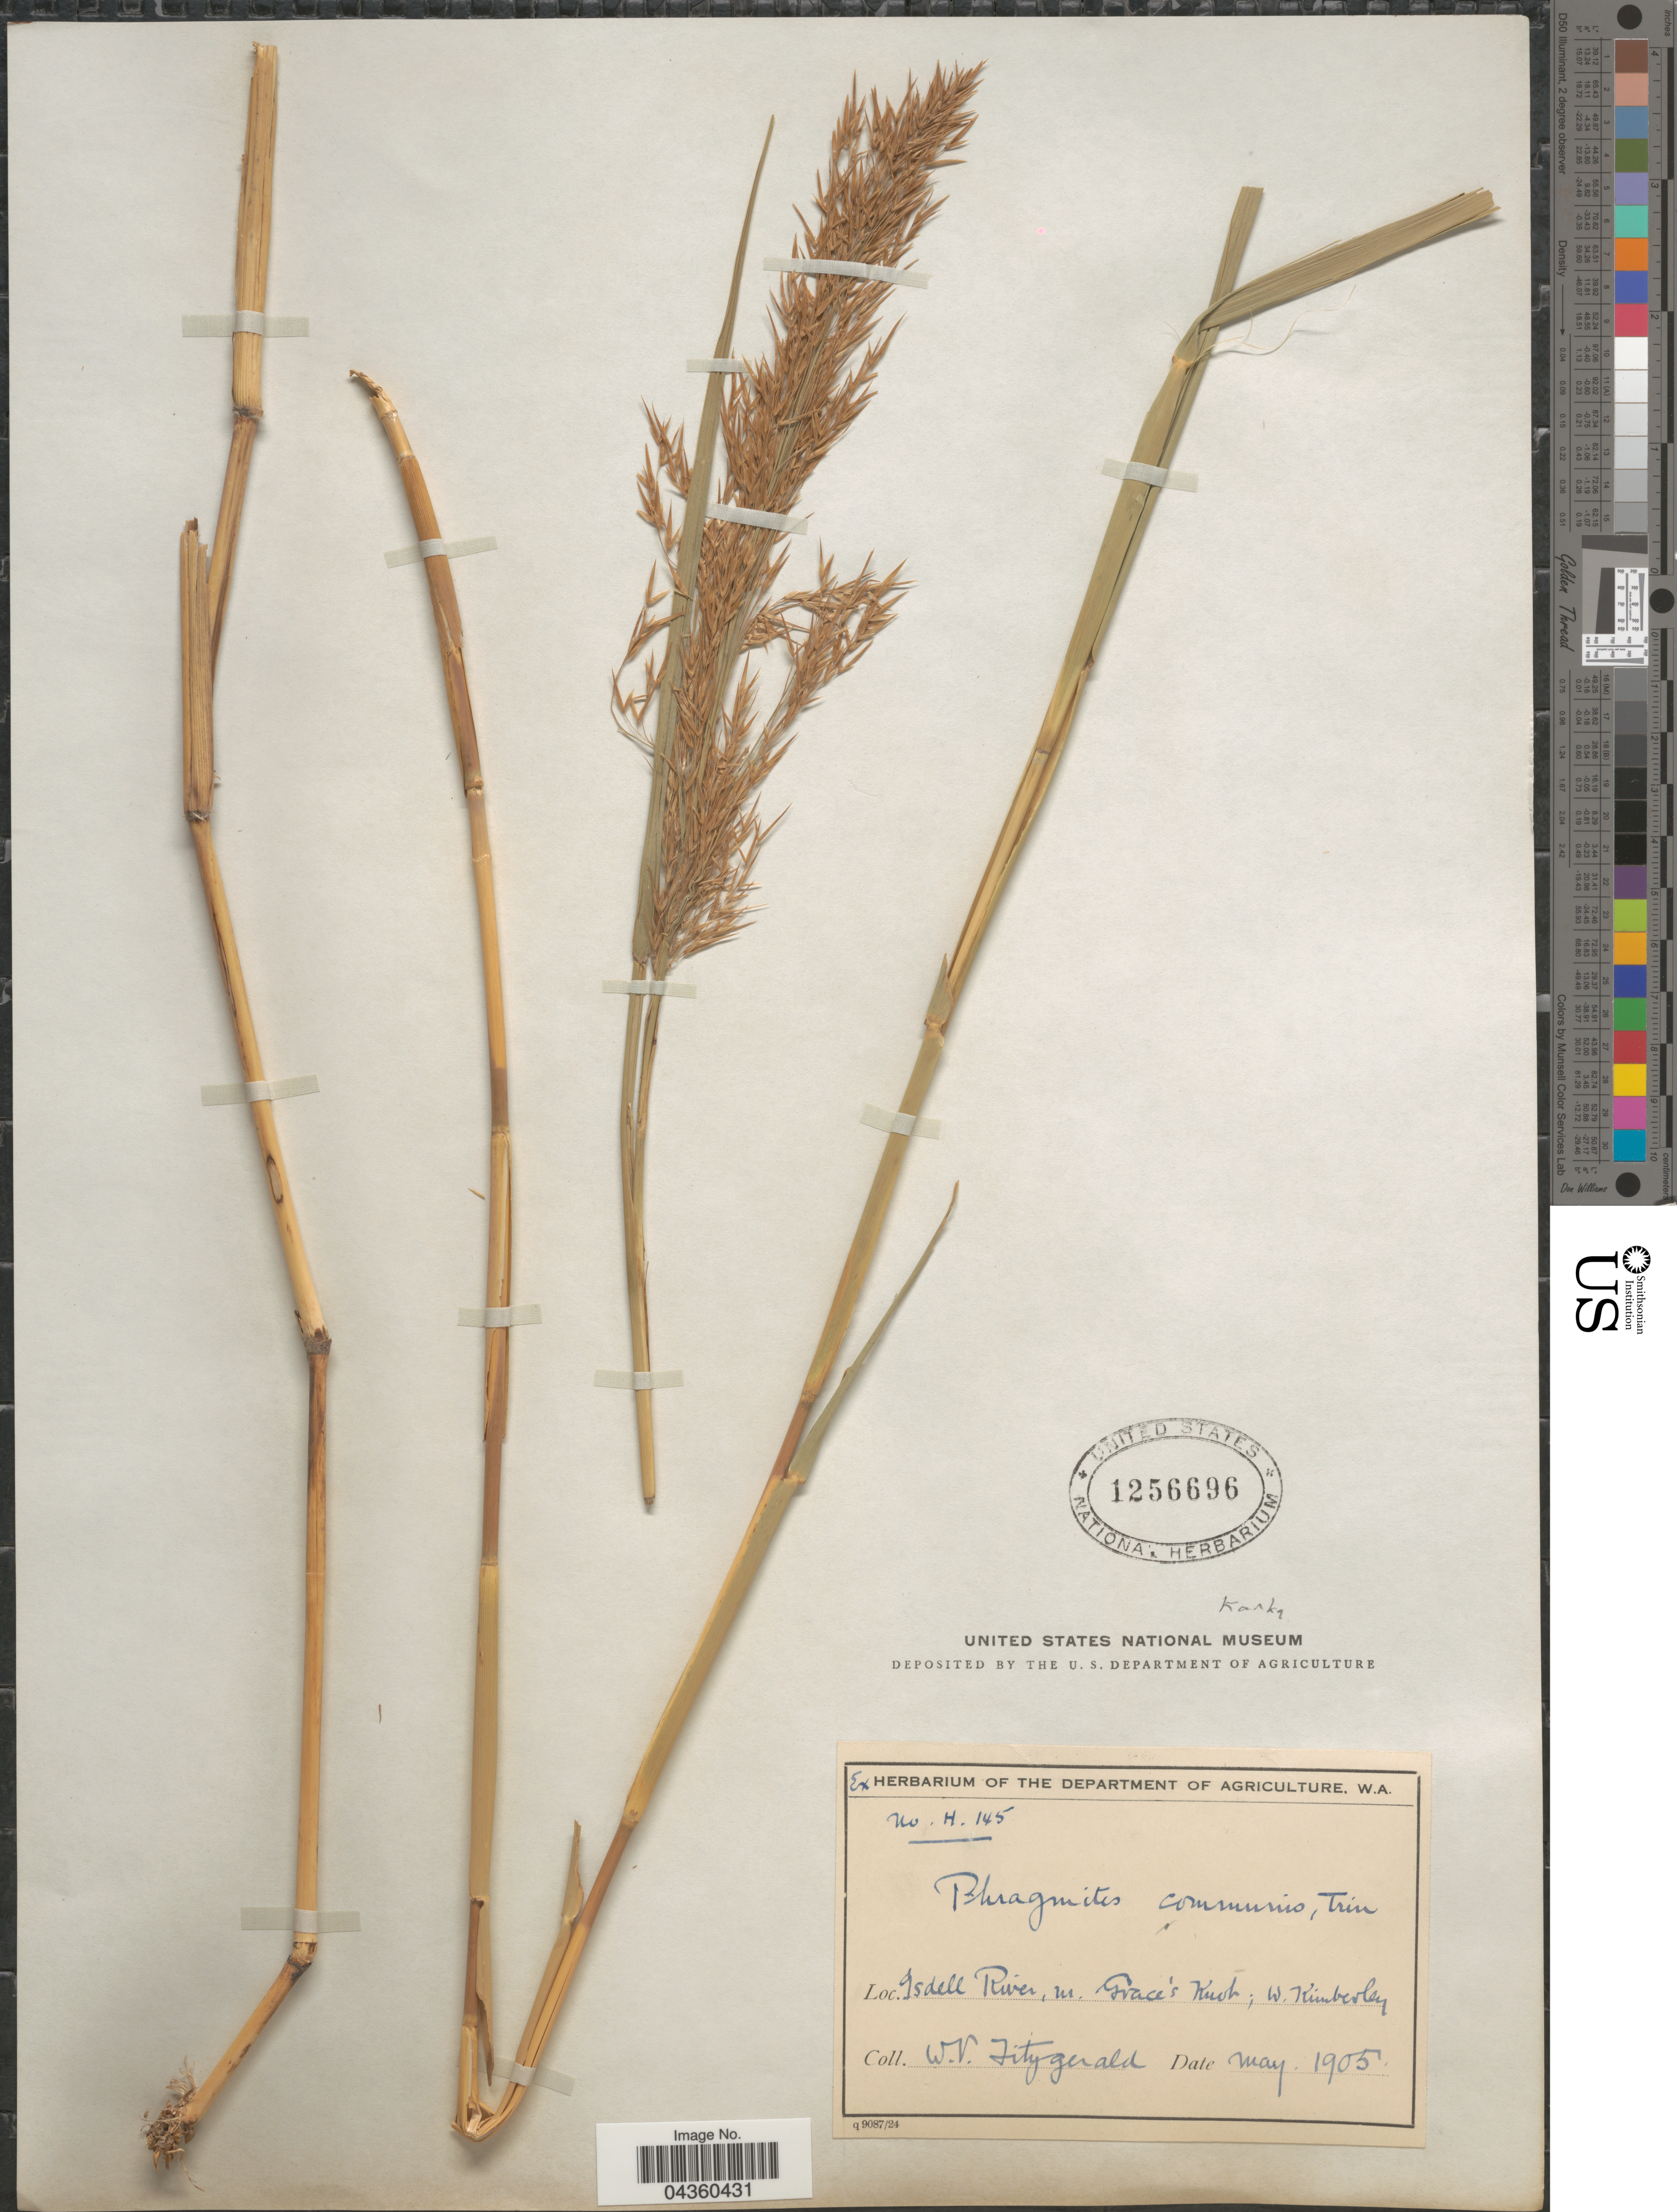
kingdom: Plantae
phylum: Tracheophyta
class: Liliopsida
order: Poales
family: Poaceae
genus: Phragmites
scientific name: Phragmites karka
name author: (Retz.) Trin. ex Steud.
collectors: W. Fitzgerald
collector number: H145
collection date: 1905-05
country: Australia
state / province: Western Australia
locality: Isdell River, nr. Grace's Knob; W. Kimberley.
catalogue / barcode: US 1256696